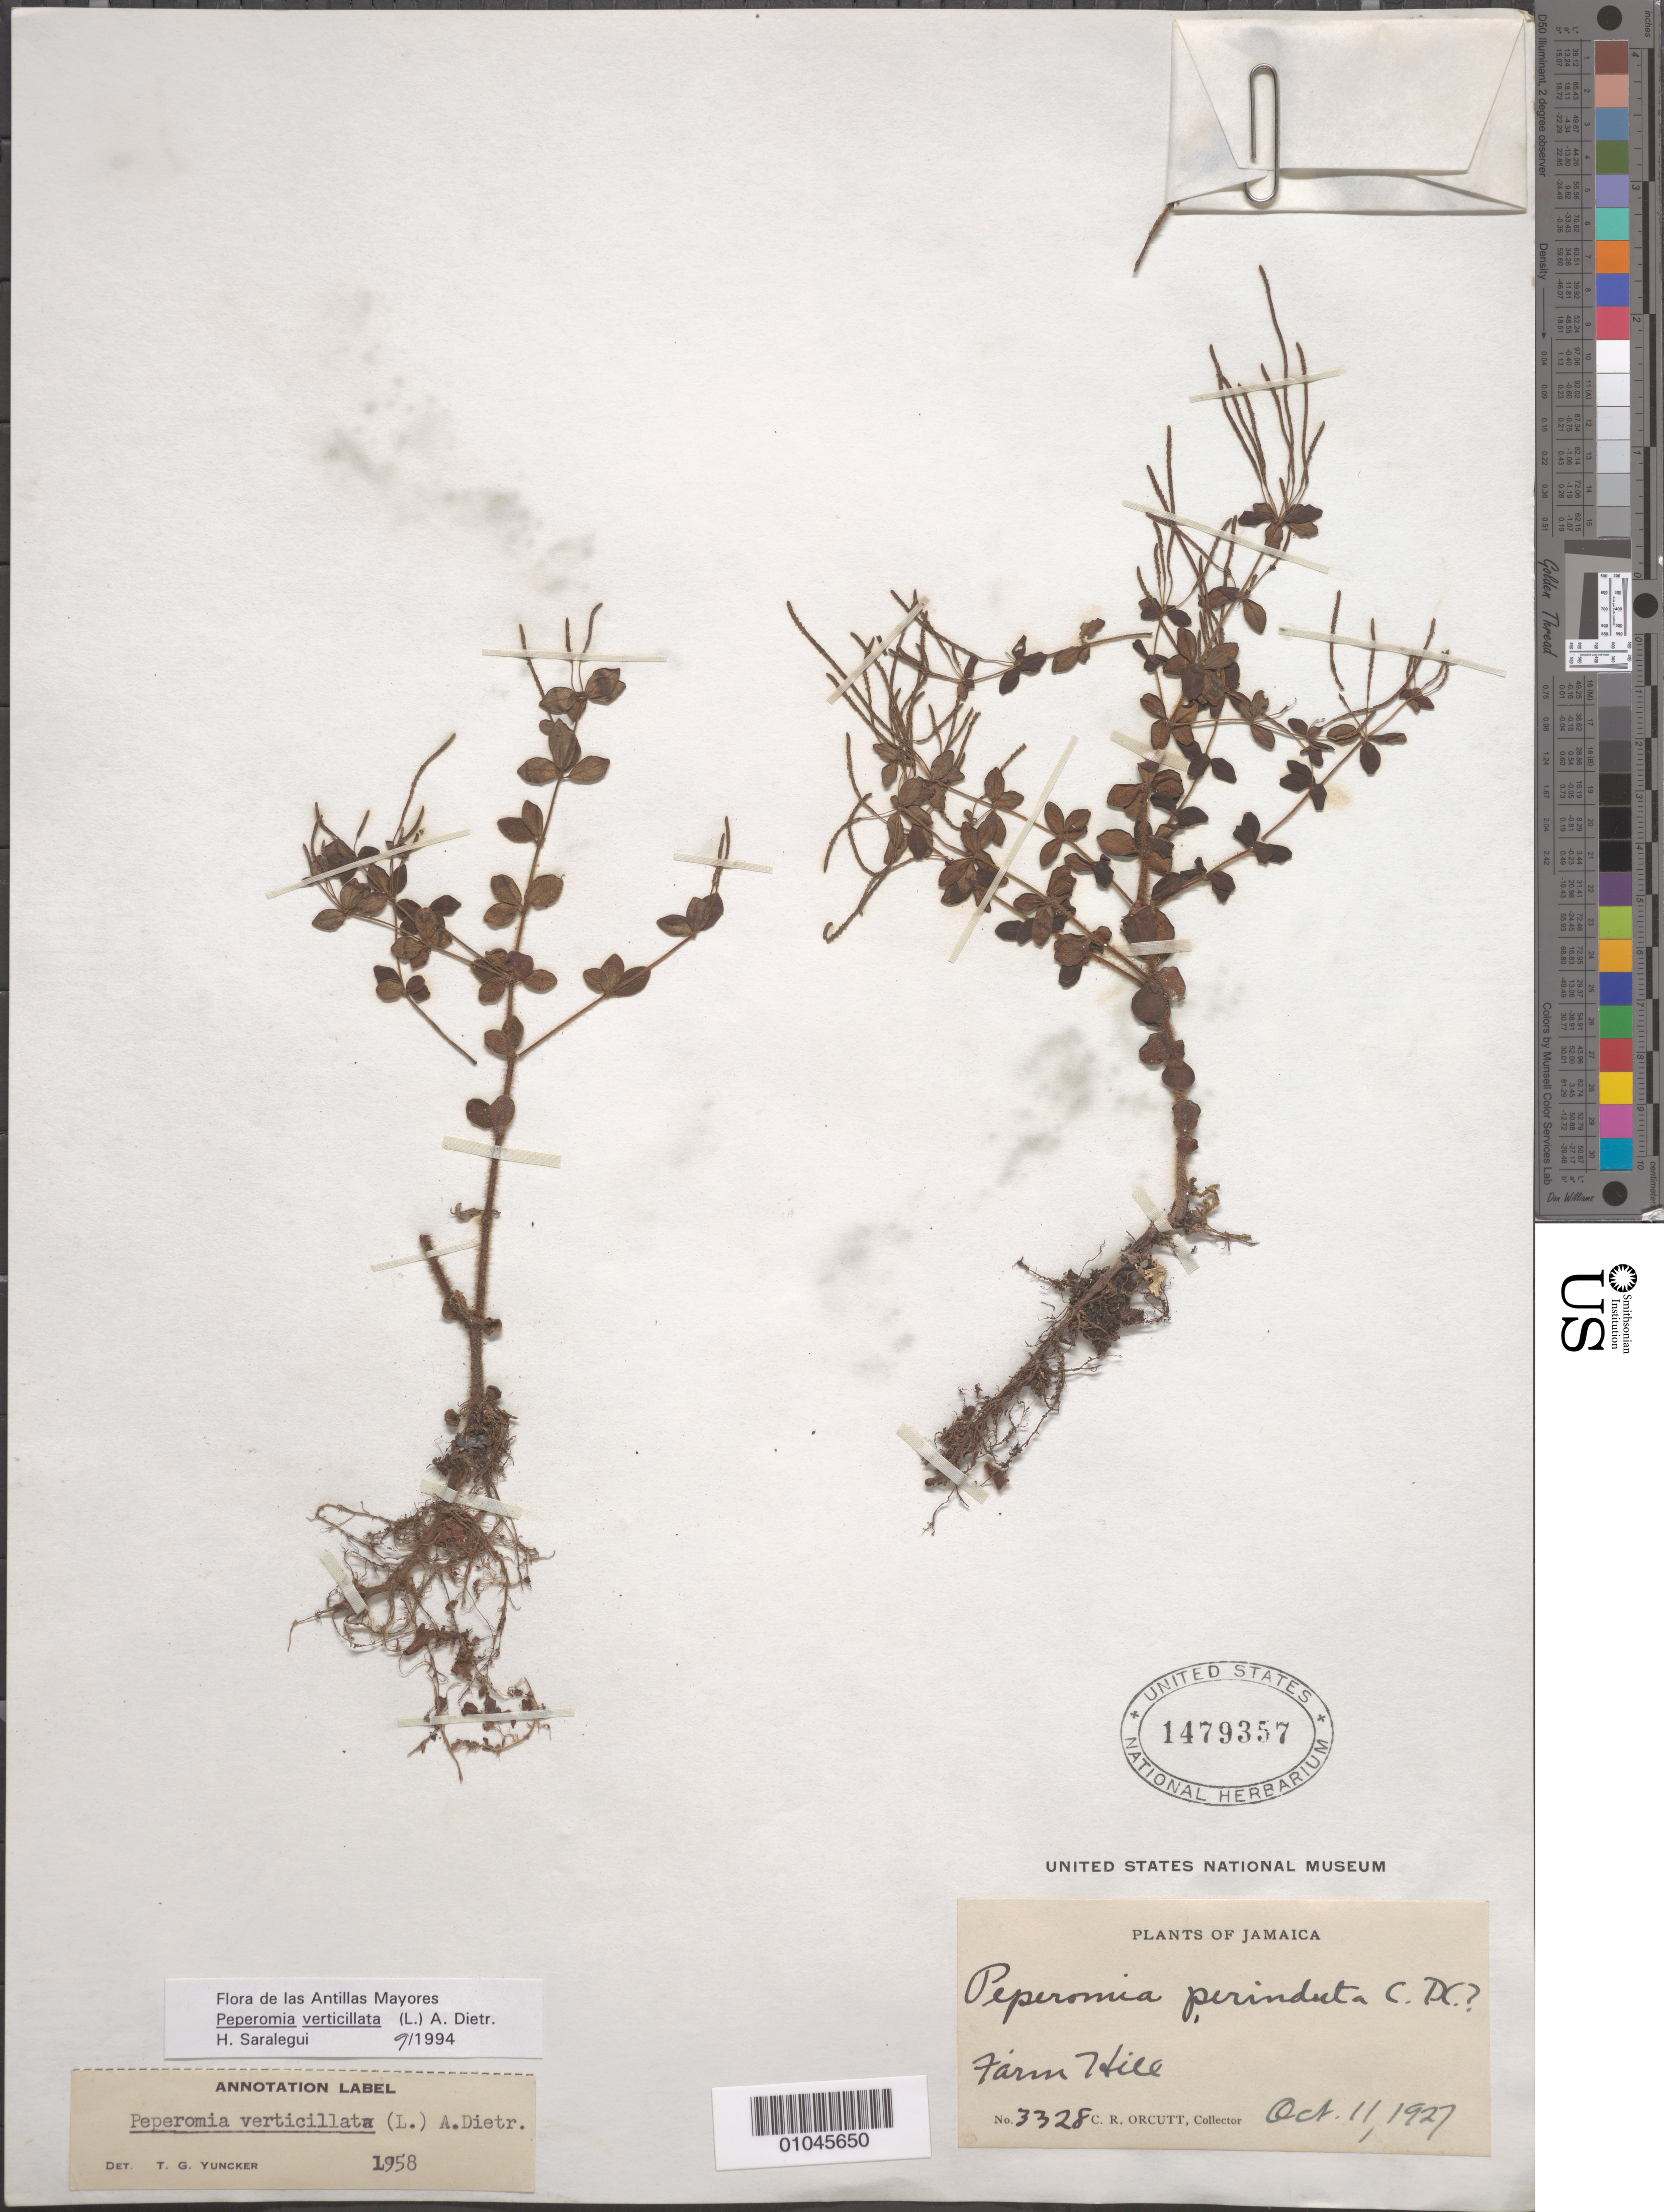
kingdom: Plantae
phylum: Tracheophyta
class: Magnoliopsida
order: Piperales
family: Piperaceae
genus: Peperomia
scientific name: Peperomia verticillata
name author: (L.) A. Dietr.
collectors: C. R. Orcutt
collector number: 3328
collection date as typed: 11 Oct 1927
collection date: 1927-10-11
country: Jamaica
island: Jamaica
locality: Farm hill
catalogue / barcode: US 1479357